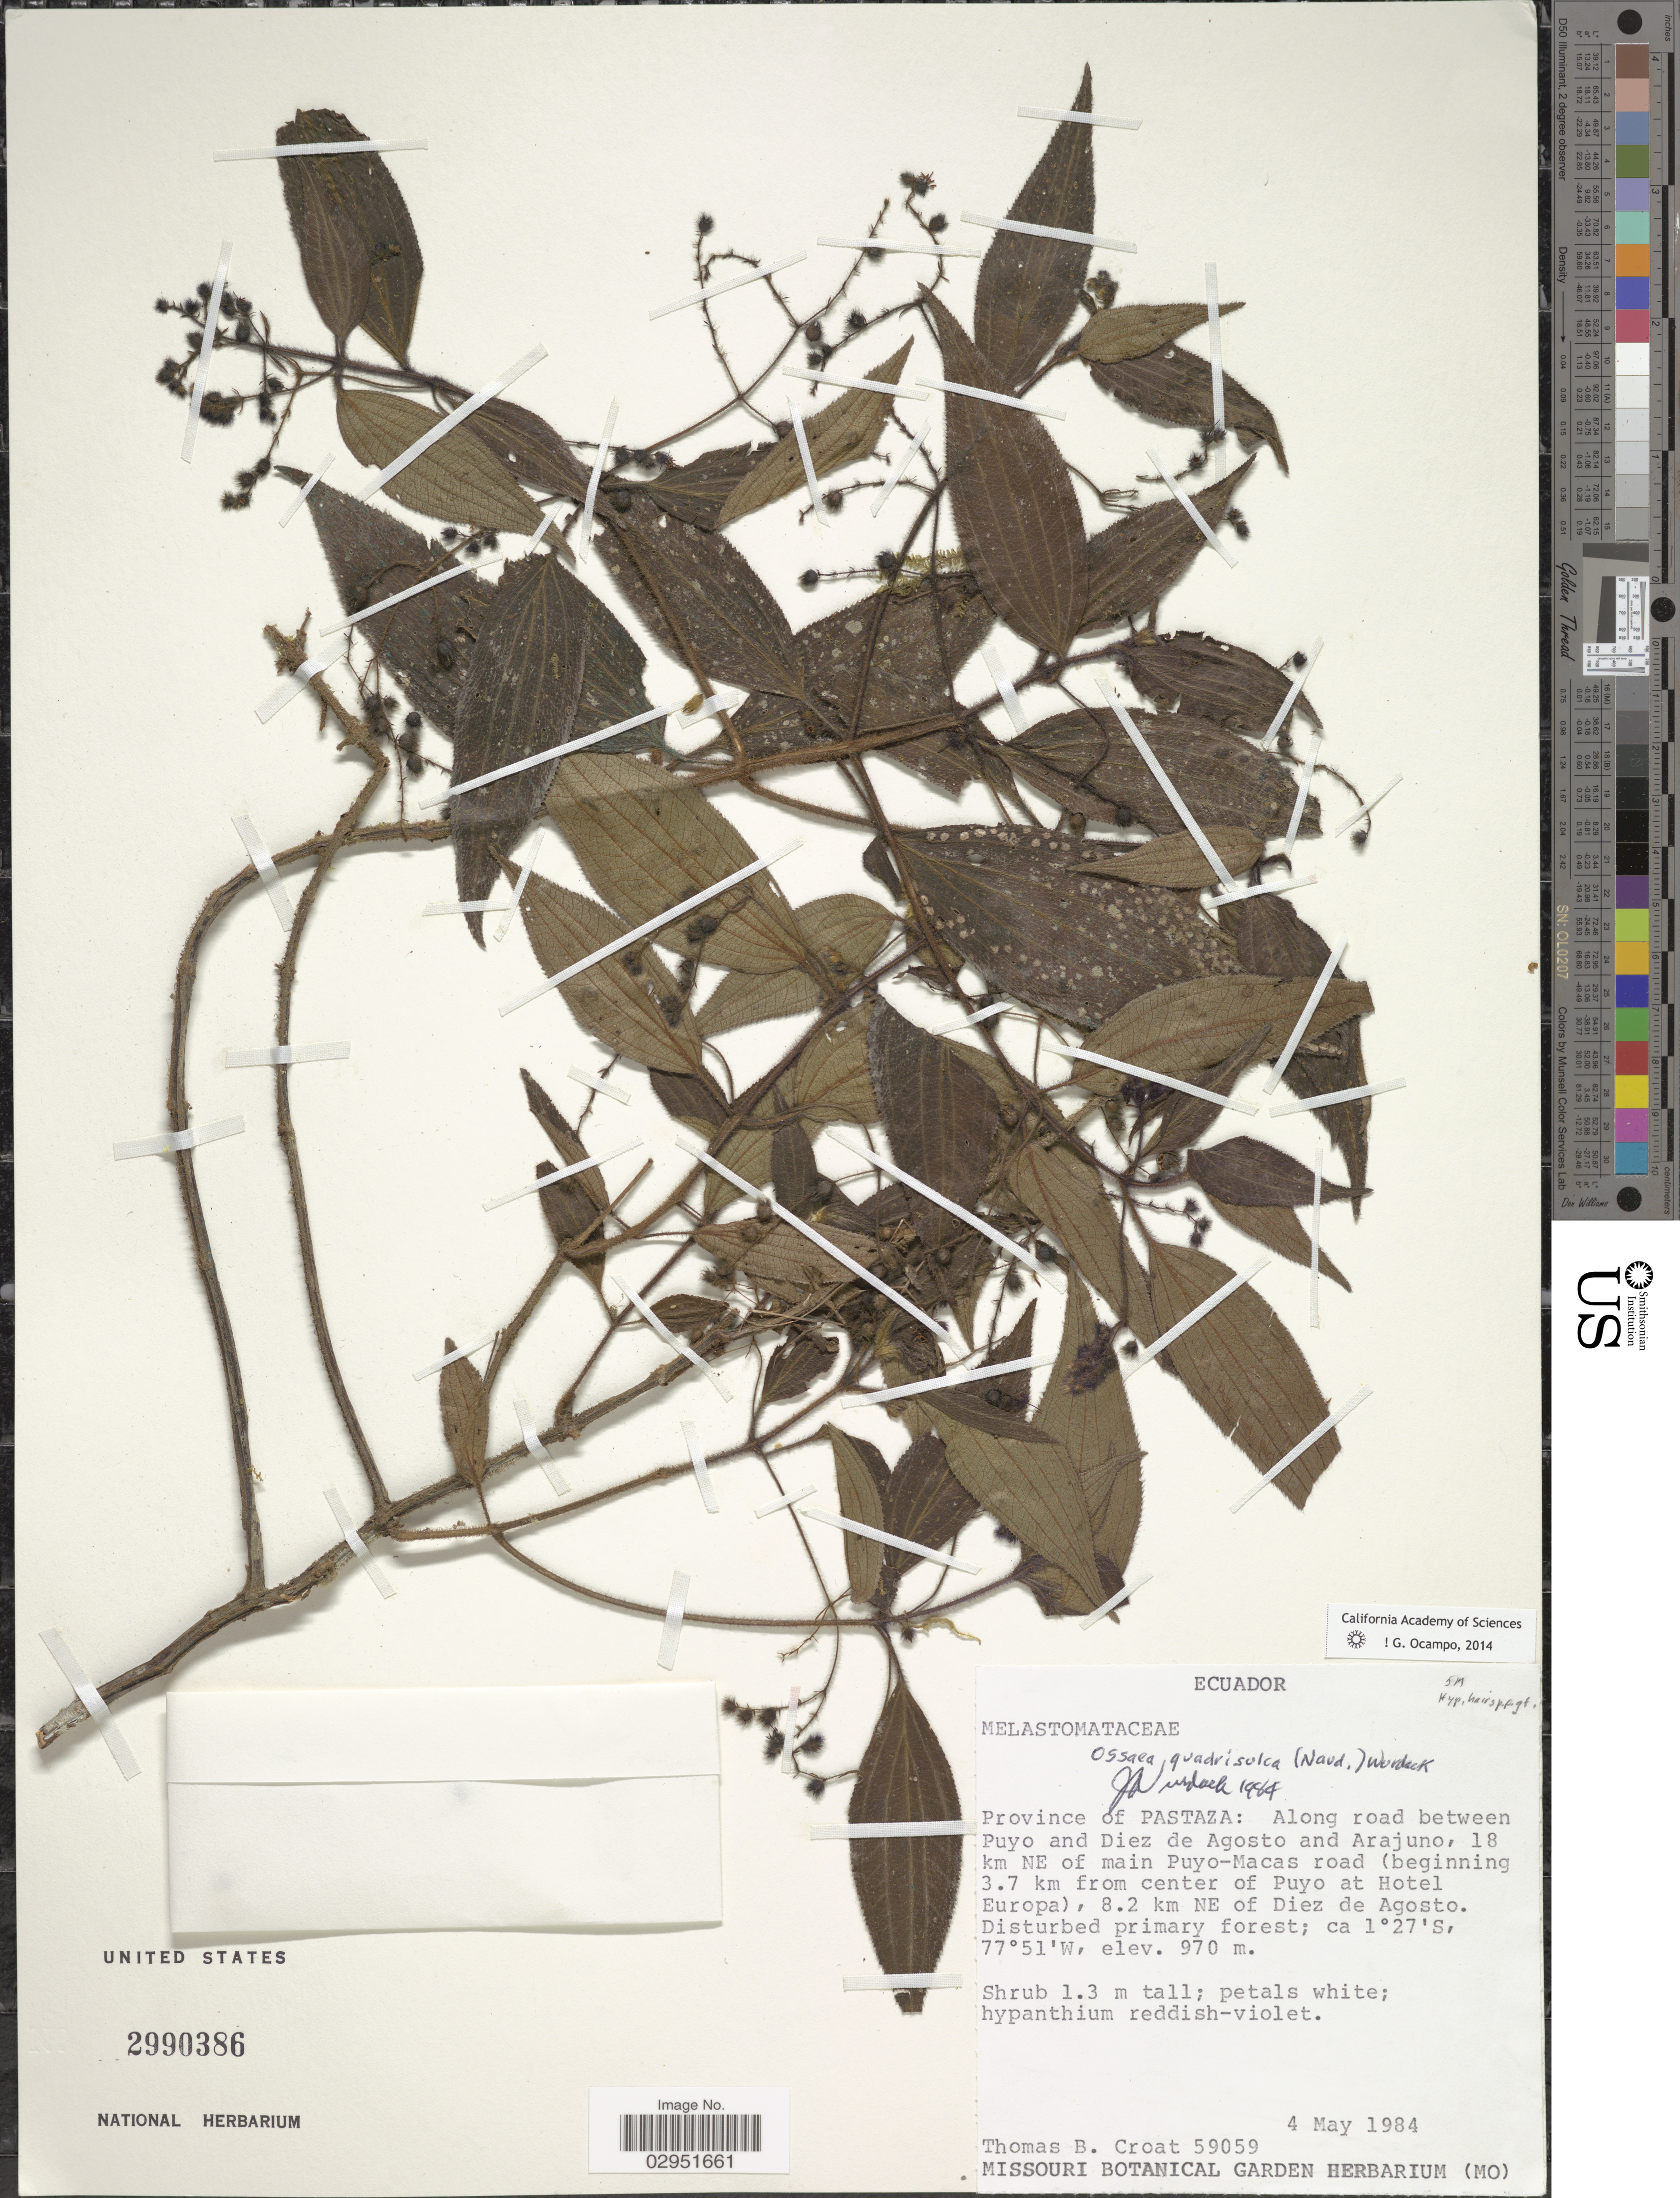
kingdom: Plantae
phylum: Tracheophyta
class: Magnoliopsida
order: Myrtales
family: Melastomataceae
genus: Ossaea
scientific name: Ossaea quadrisulca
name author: (Naudin) Wurdack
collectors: T. B. Croat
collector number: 59059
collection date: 1984-05-04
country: Ecuador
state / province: Pastaza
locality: Along road between Puyo and Diez de Agosto and Arajuno, 18 km NE of main Puyo-Macas road (beginning 3.7 km from center of Puyo at Hotel Europa), 8.2 km NE of Diez de Agosto.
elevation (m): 970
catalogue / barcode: US 2990386